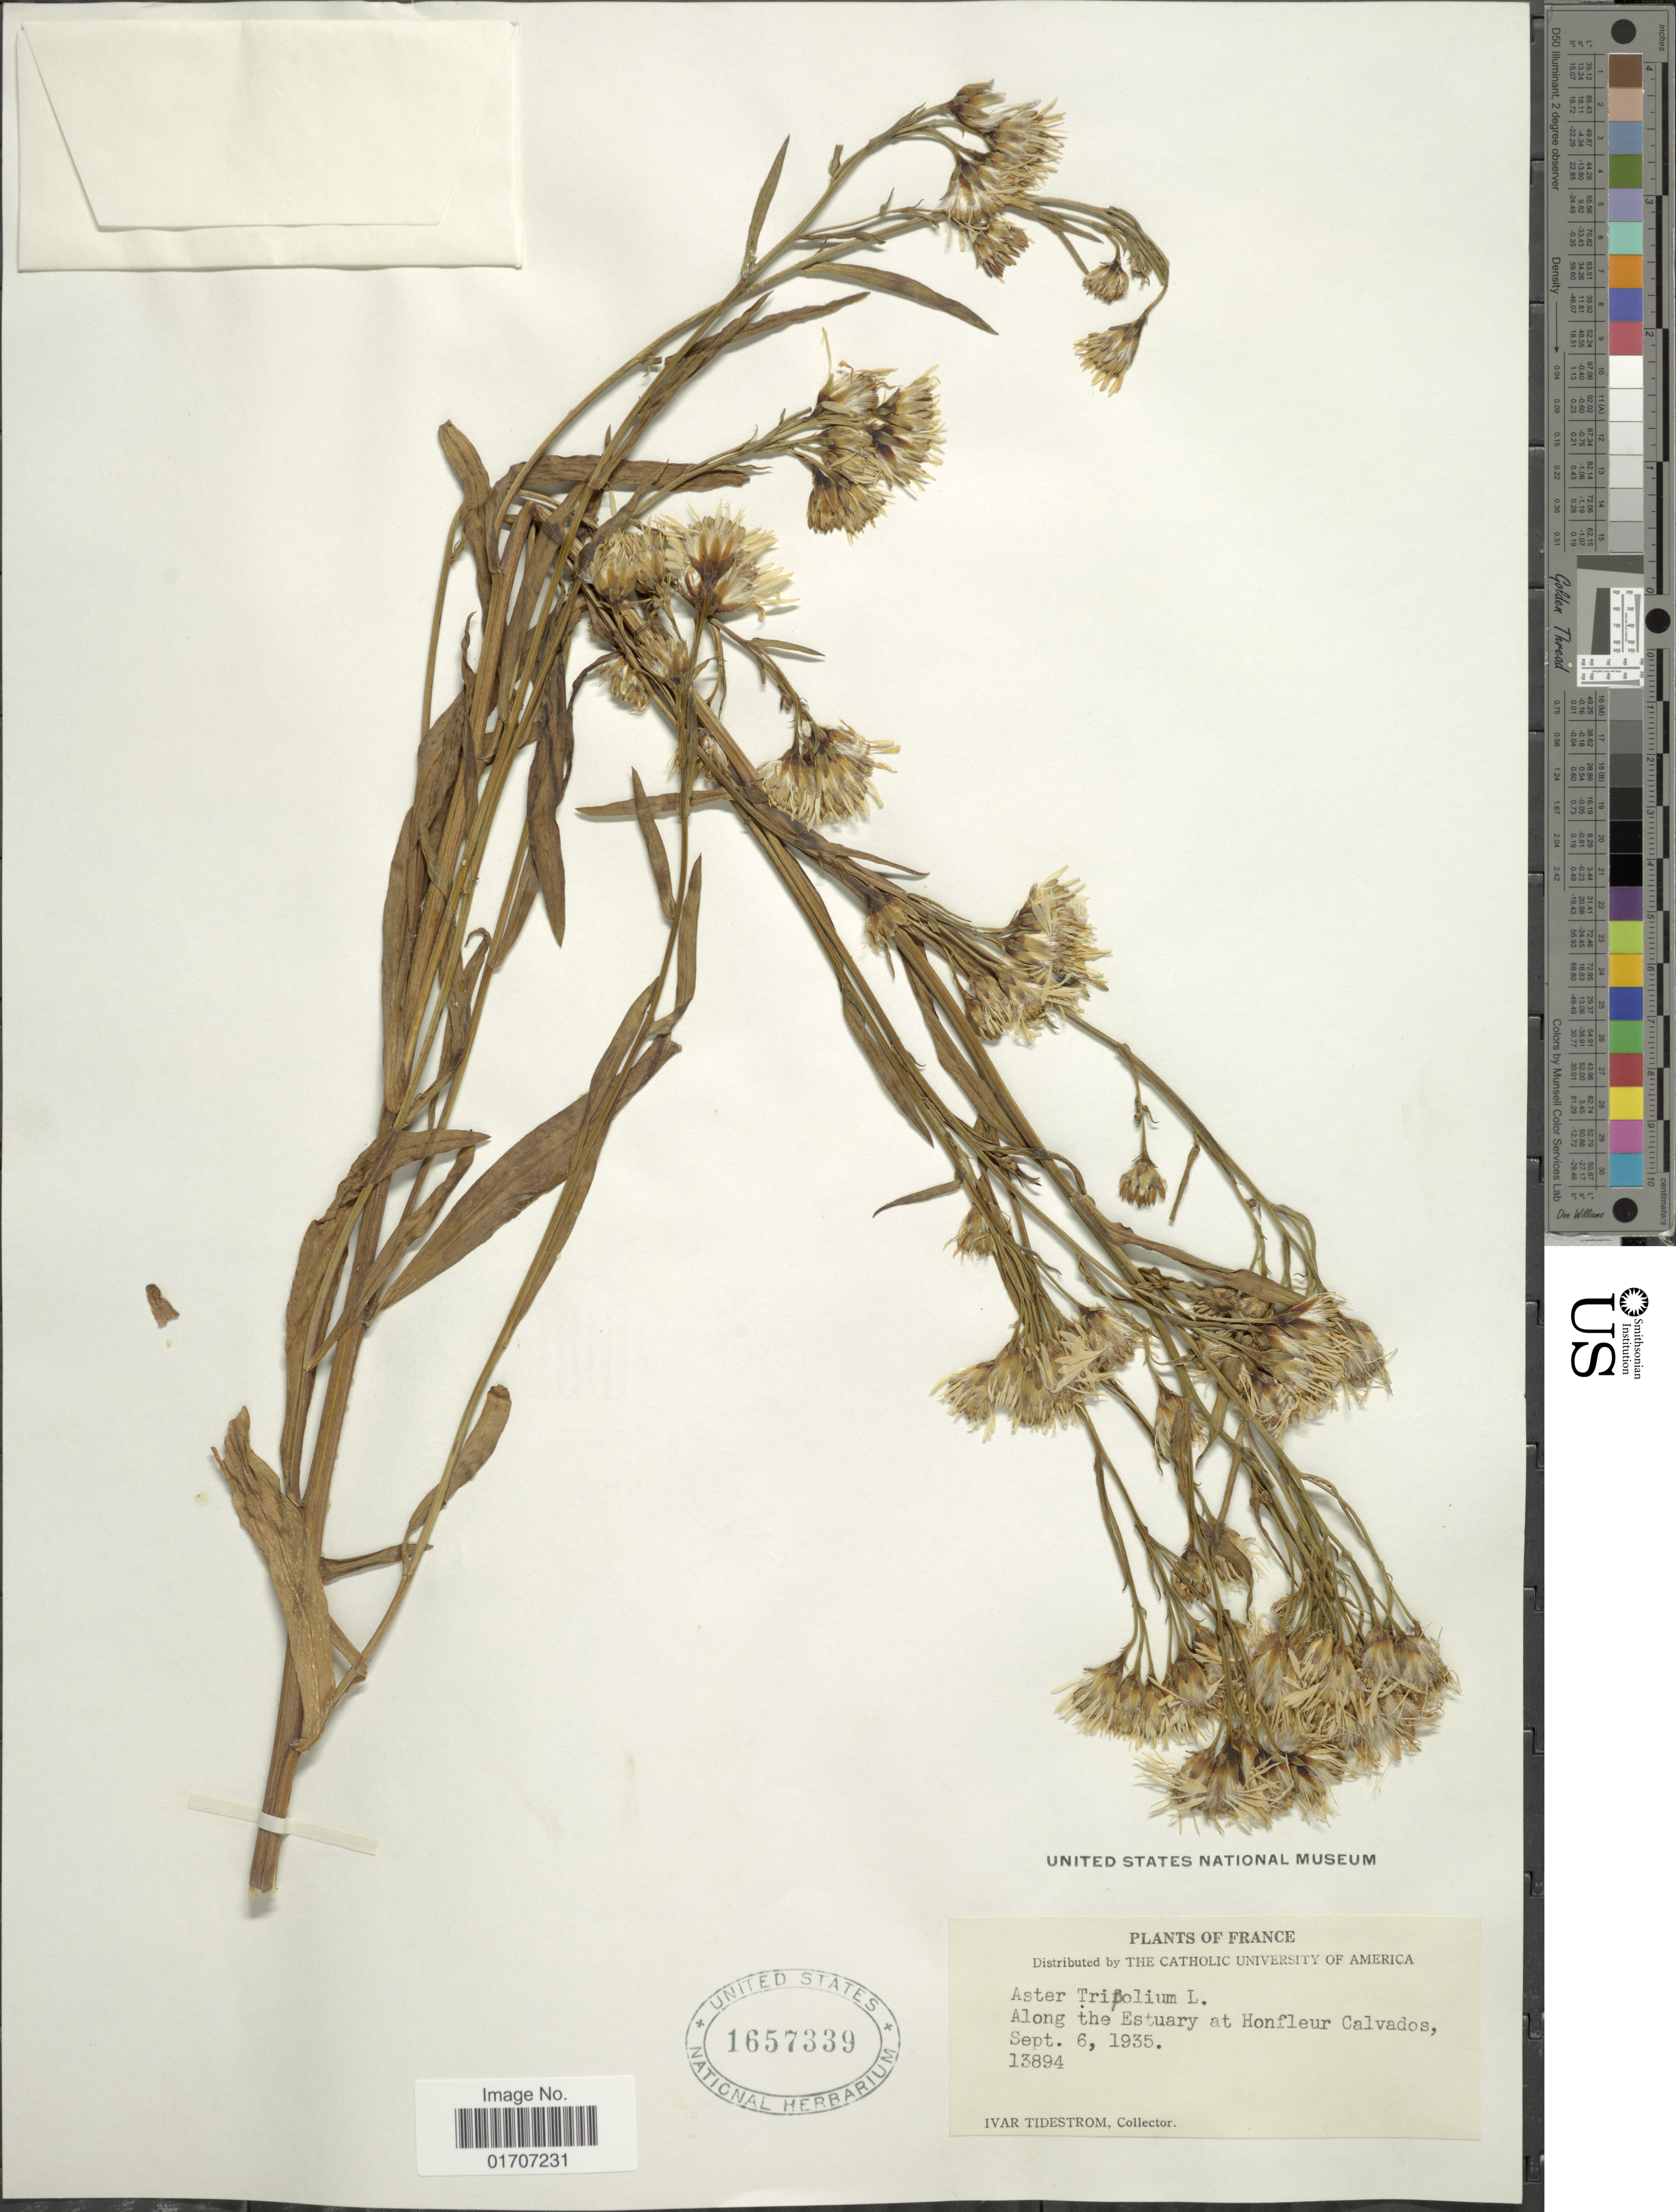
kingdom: Plantae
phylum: Tracheophyta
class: Magnoliopsida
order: Asterales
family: Asteraceae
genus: Tripolium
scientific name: Tripolium pannonicum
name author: (Jacq.) Dobrocz.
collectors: I. F. Tidestrom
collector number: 13894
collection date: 1935-09-06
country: France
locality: Along the Estuary at Honfluer Calvados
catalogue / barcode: US 1657339